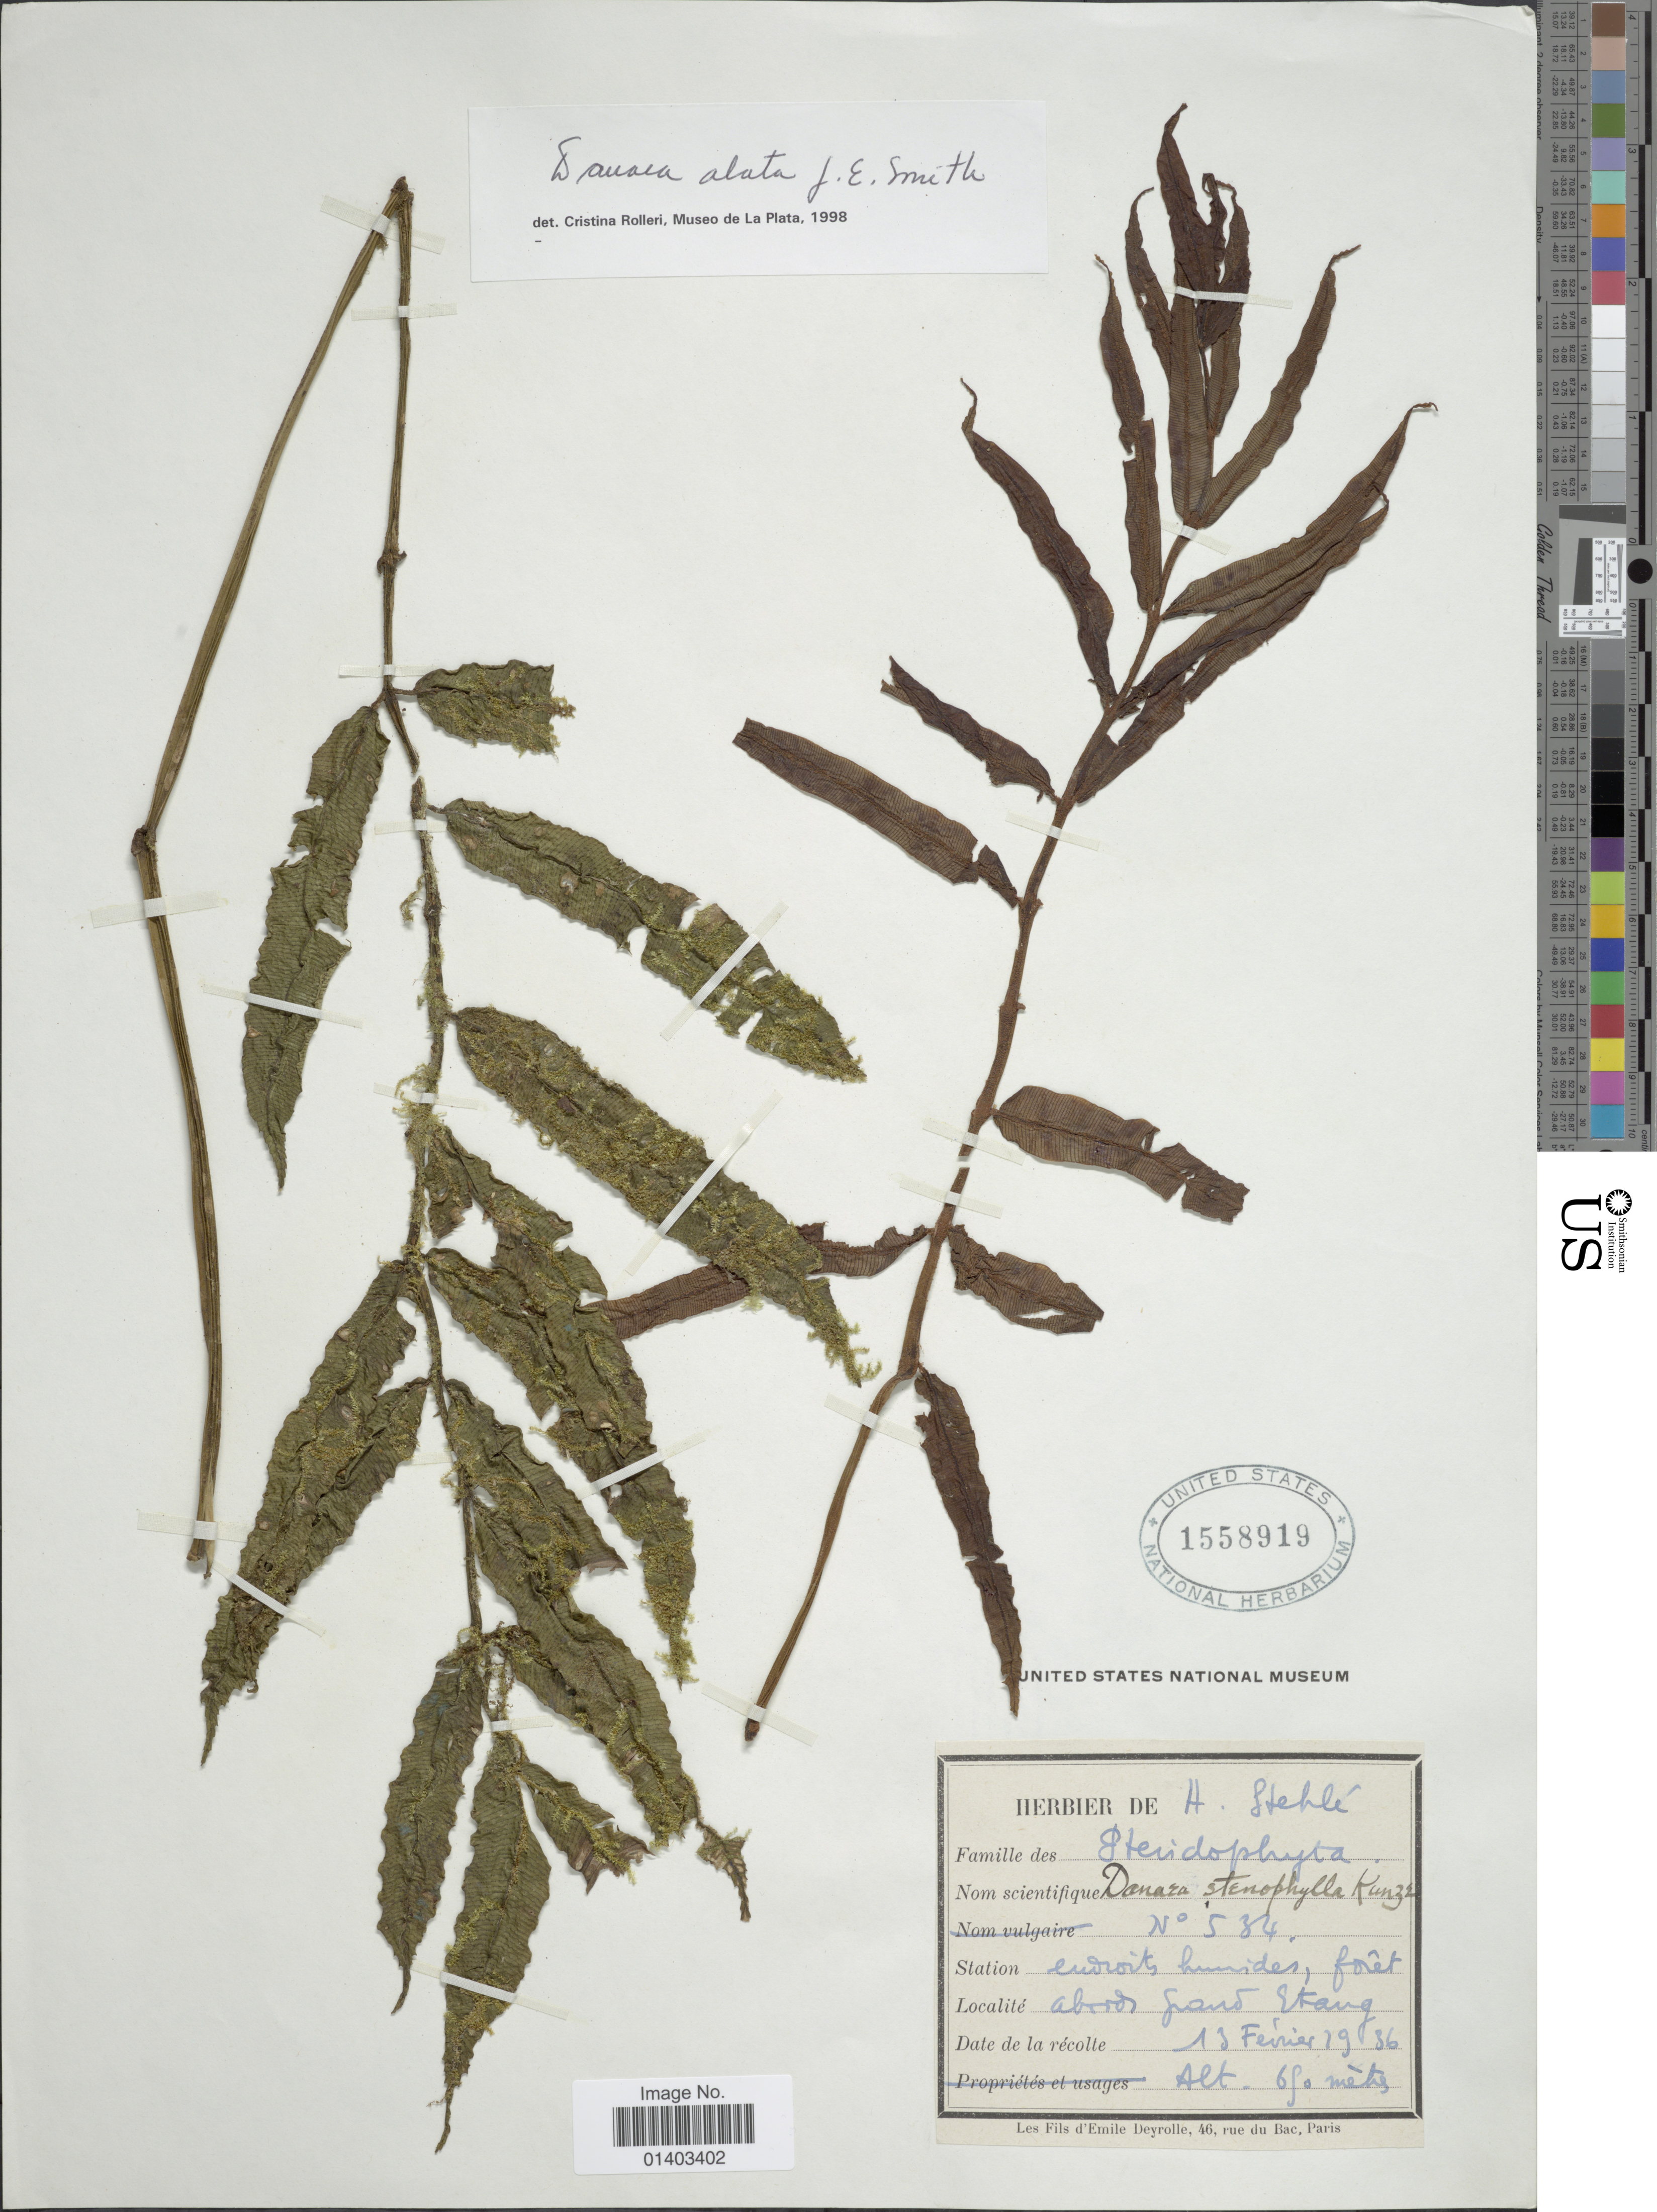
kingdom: Plantae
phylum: Tracheophyta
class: Polypodiopsida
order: Marattiales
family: Marattiaceae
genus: Danaea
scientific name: Danaea alata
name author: Sm.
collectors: H. Stehlé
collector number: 534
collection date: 1936-02-13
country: Guadeloupe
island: Leeward Is.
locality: Endroits humides, forêt abords Grand Étang.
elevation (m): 690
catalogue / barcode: US 1558919